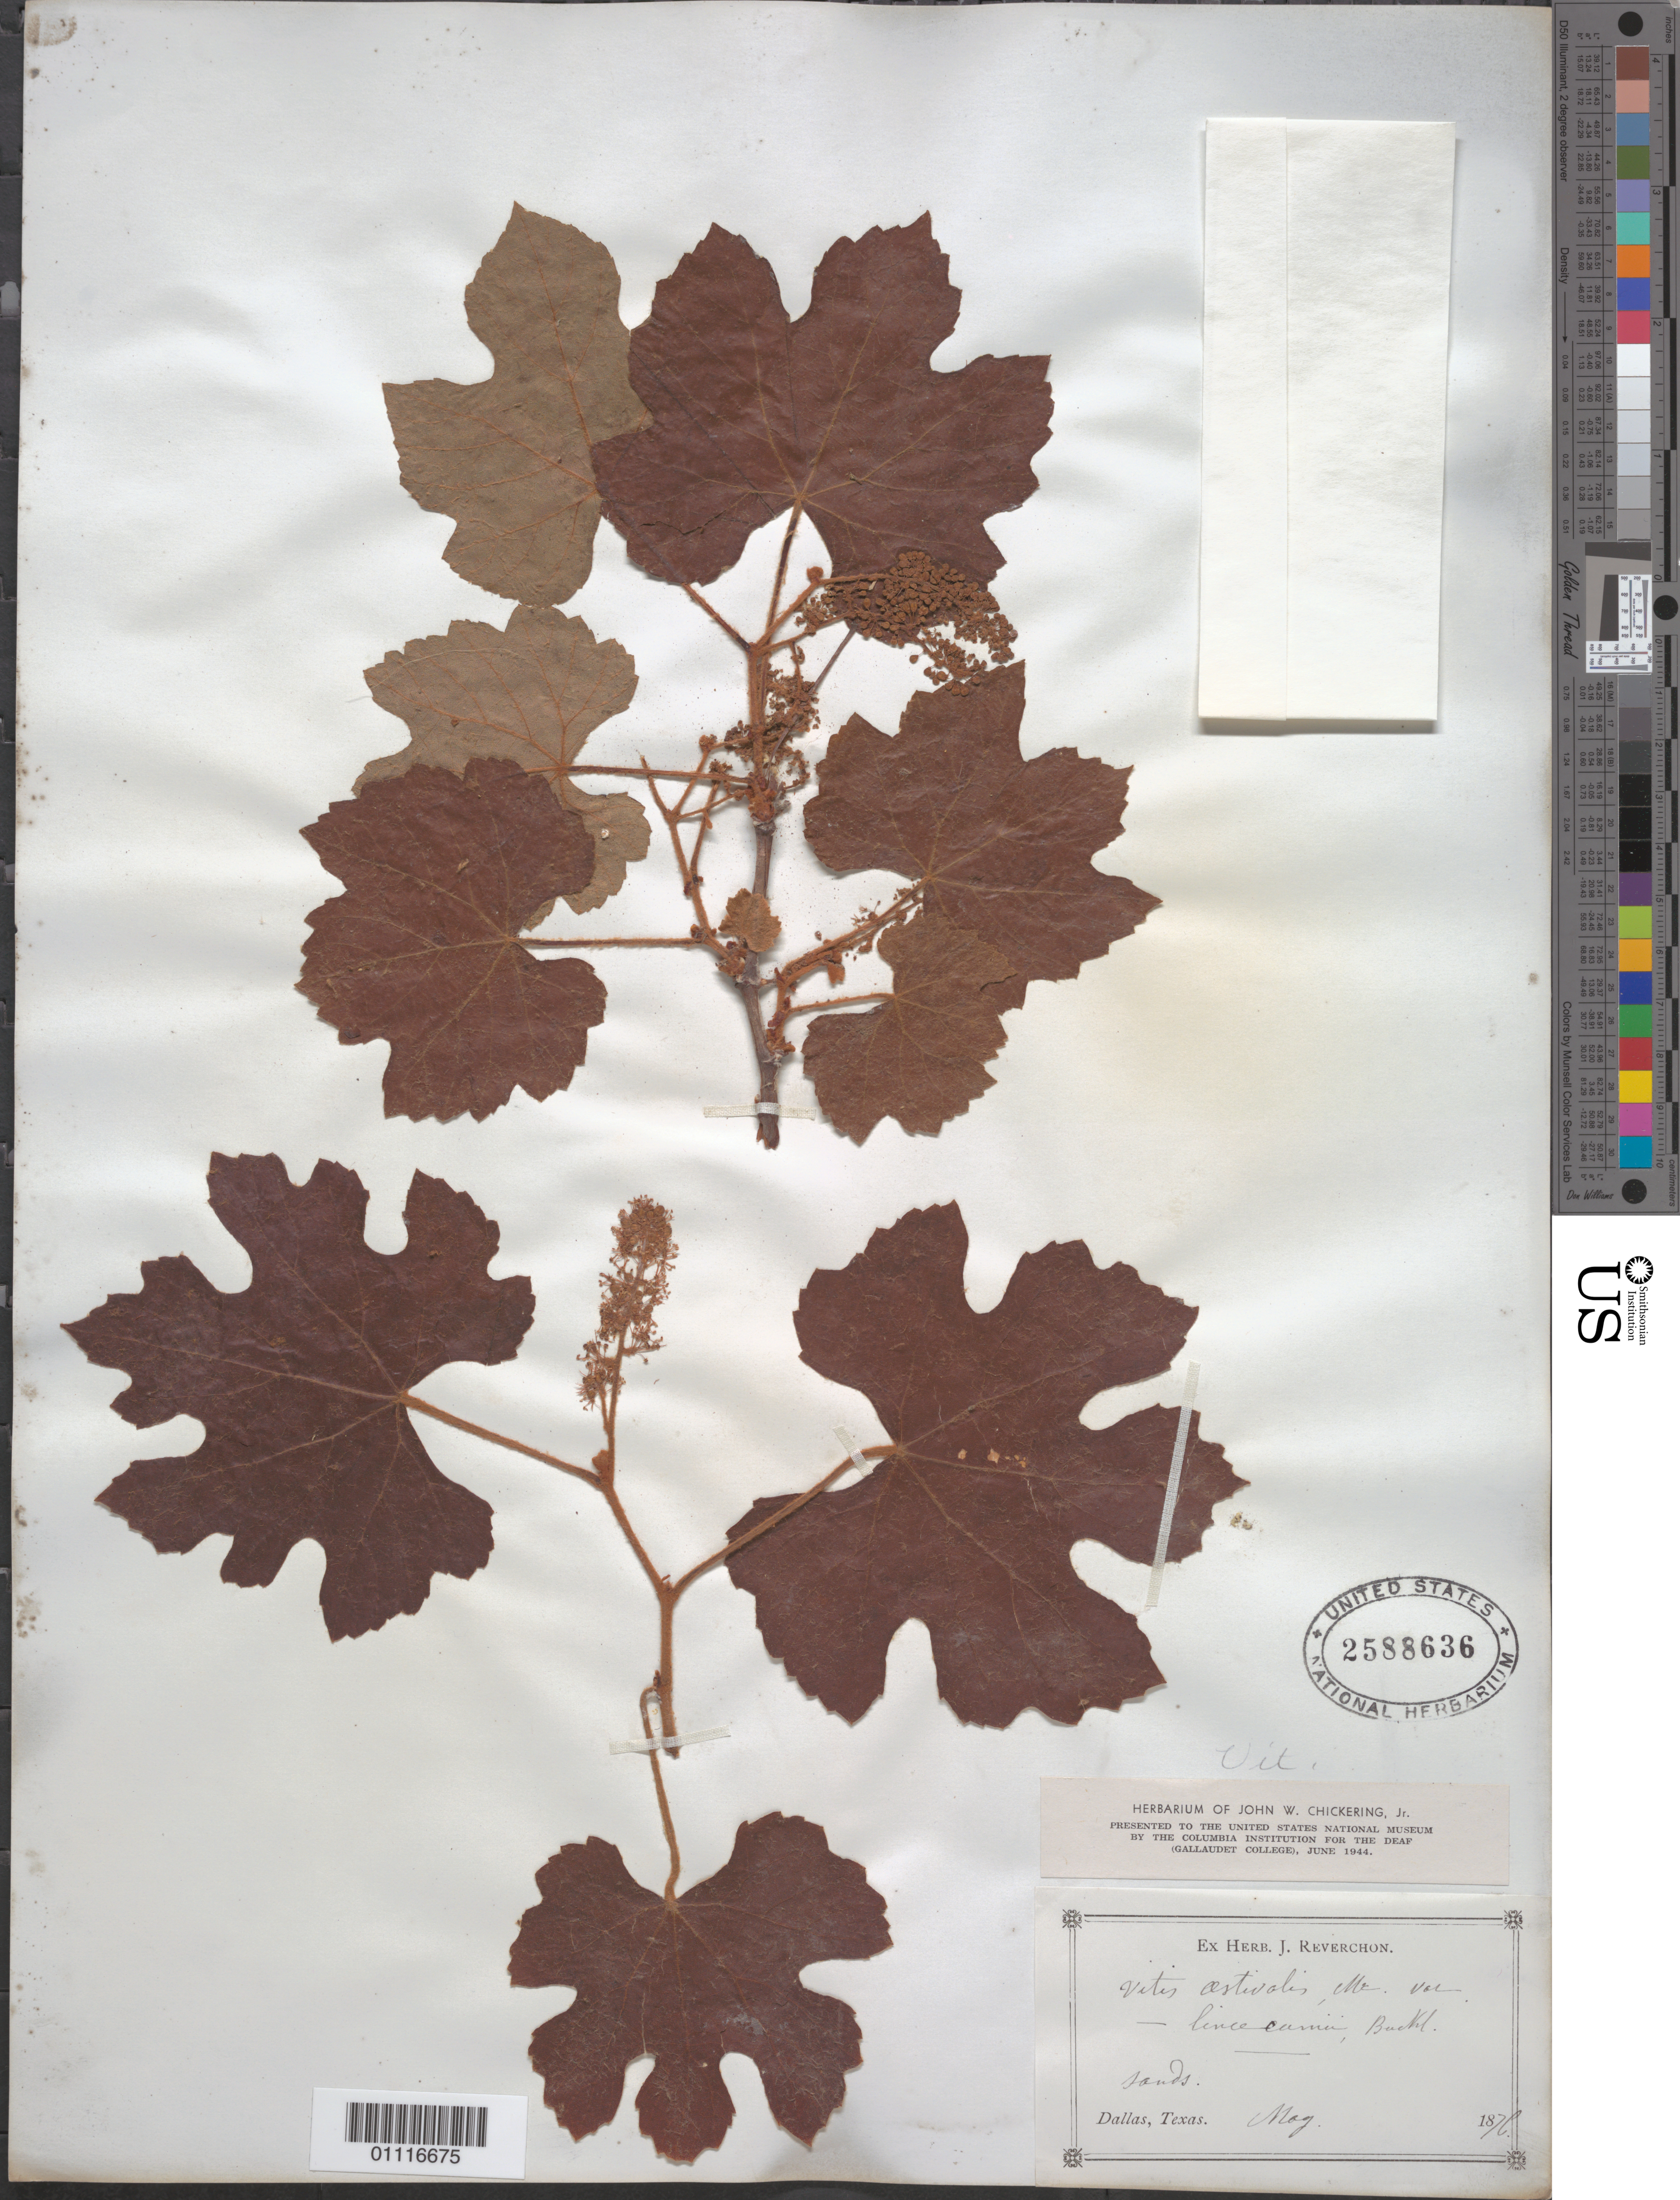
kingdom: Plantae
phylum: Tracheophyta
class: Magnoliopsida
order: Vitales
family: Vitaceae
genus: Vitis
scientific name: Vitis aestivalis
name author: Michx.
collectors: J. Reverchon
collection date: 1876-05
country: United States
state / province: Texas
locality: Dallas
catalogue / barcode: US 2588636